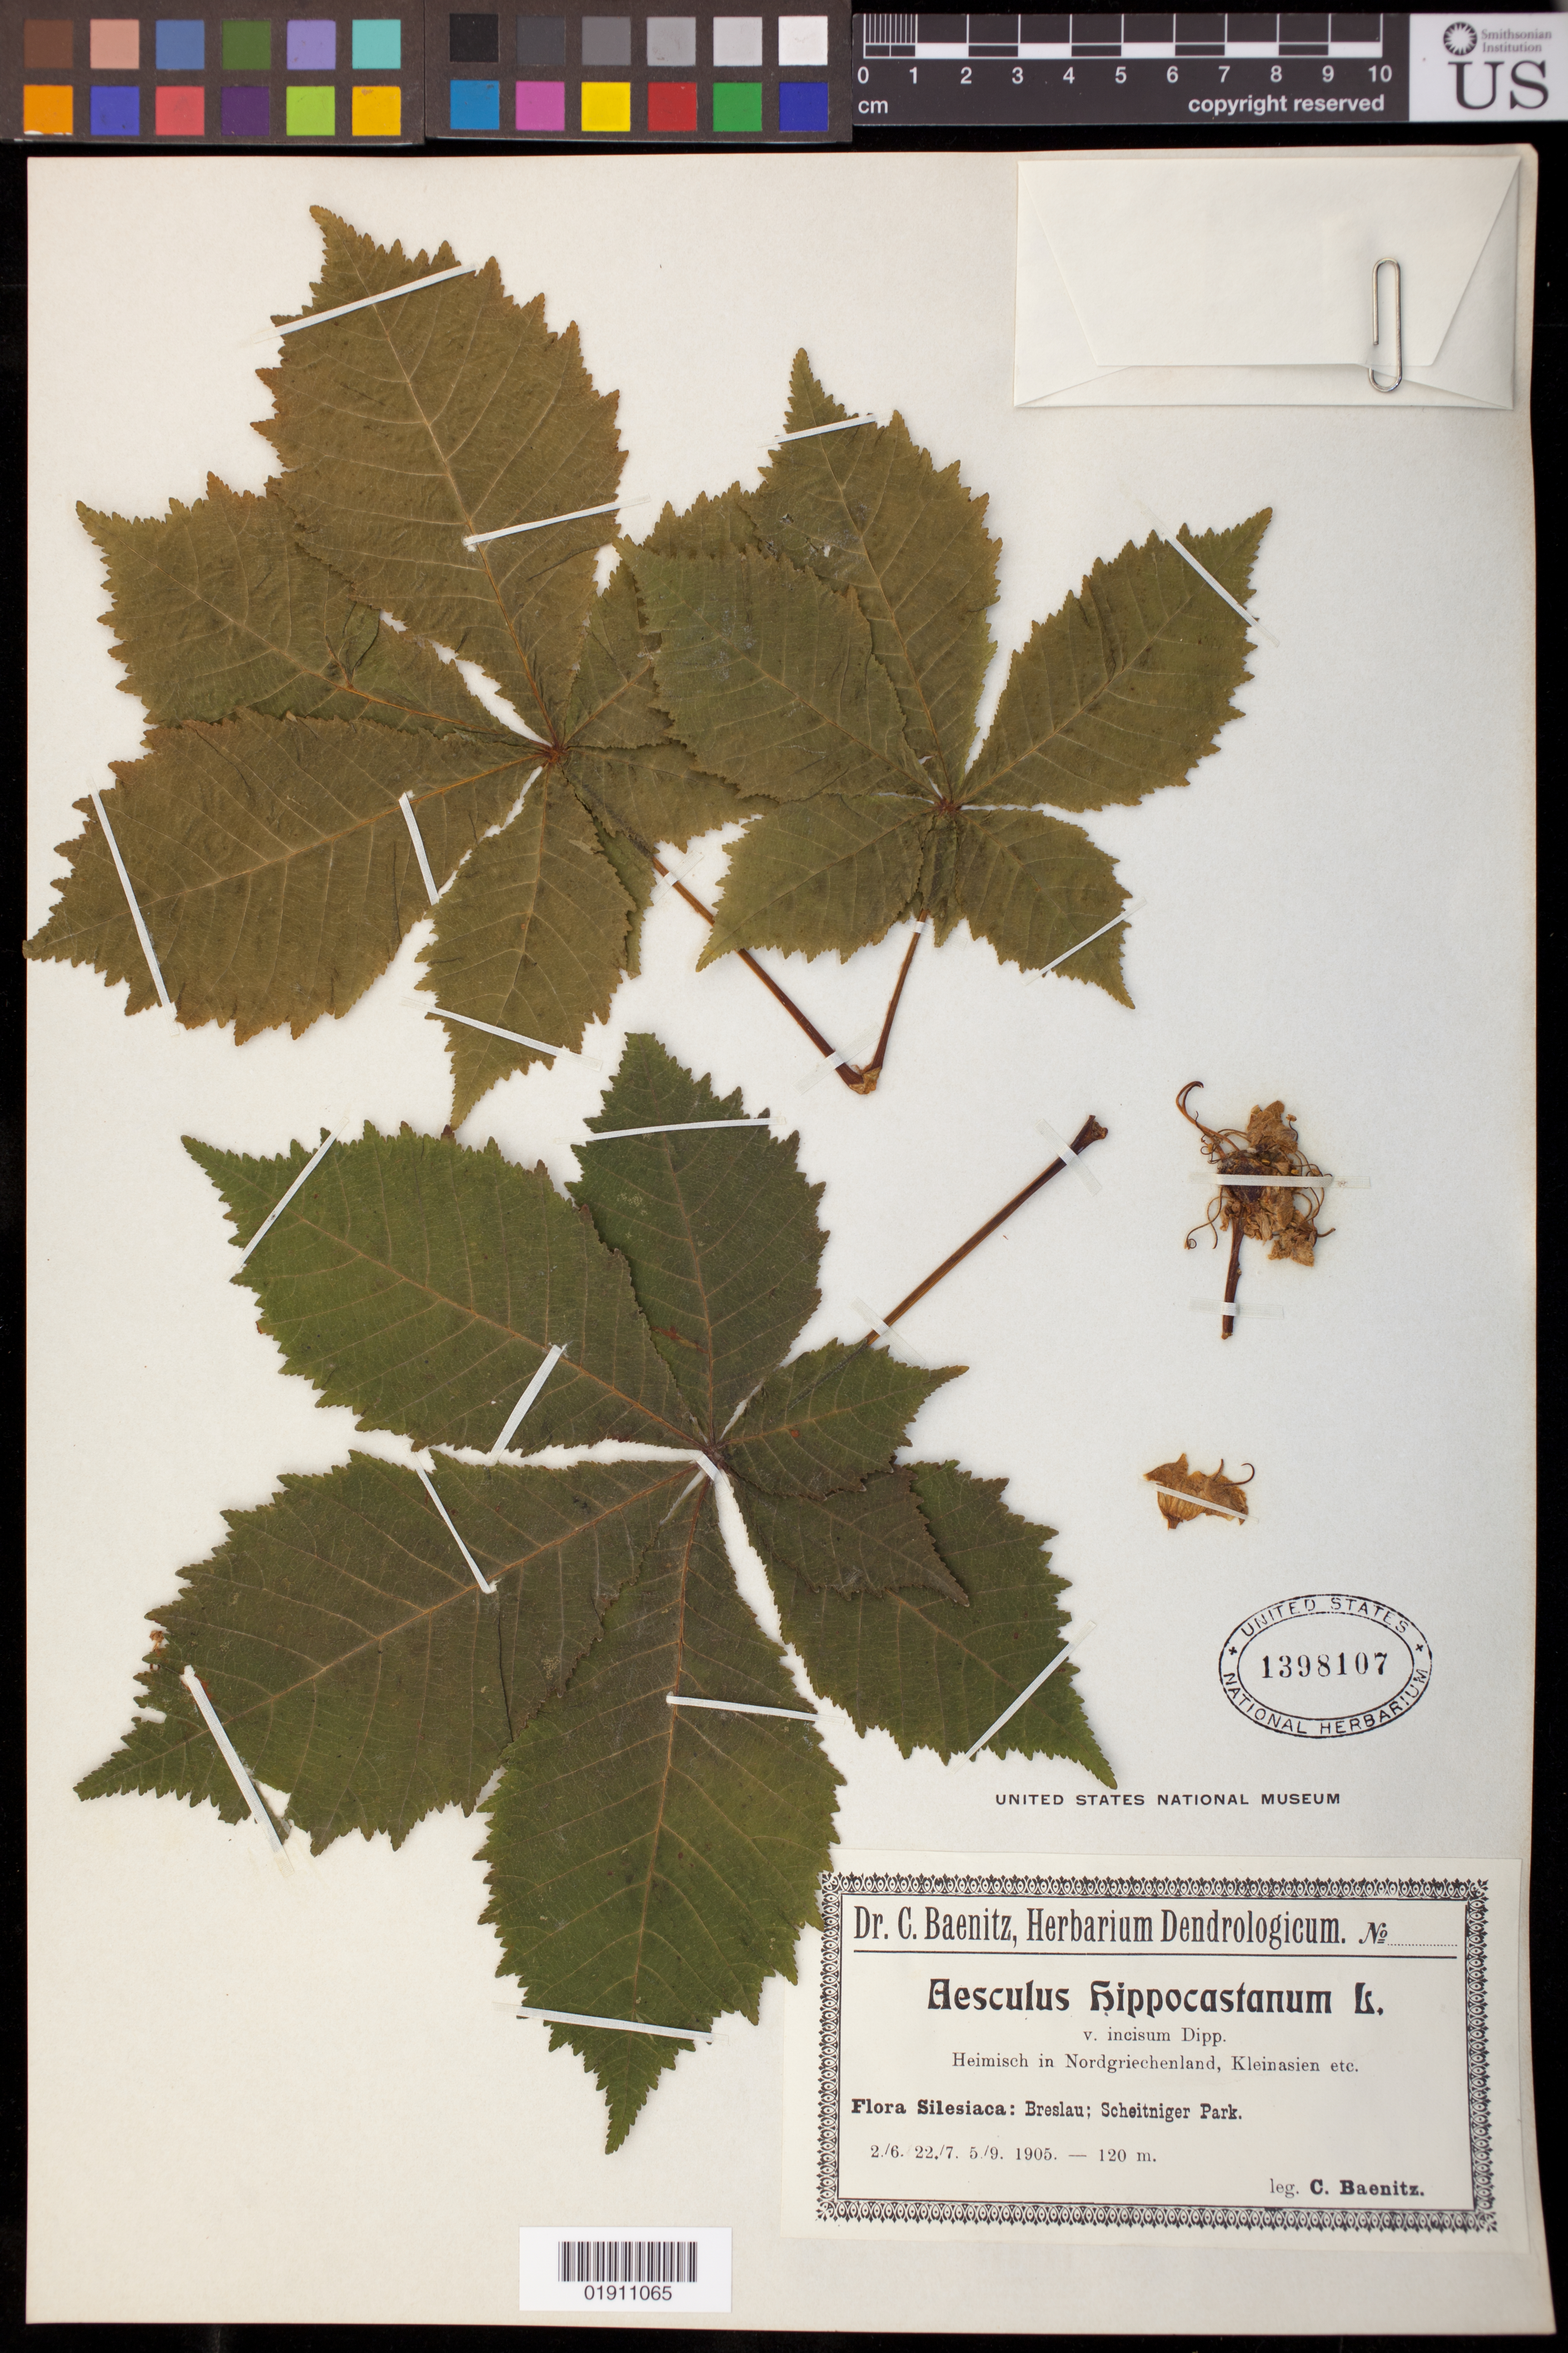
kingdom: Plantae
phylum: Tracheophyta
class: Magnoliopsida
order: Sapindales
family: Sapindaceae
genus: Aesculus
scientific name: Aesculus hippocastanum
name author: L.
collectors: C. G. Baenitz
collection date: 1905-06-02/1905-09-05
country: Poland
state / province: Dolnoslaskie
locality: Breslau; Scheitniger Park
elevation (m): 120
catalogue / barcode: US 1398107